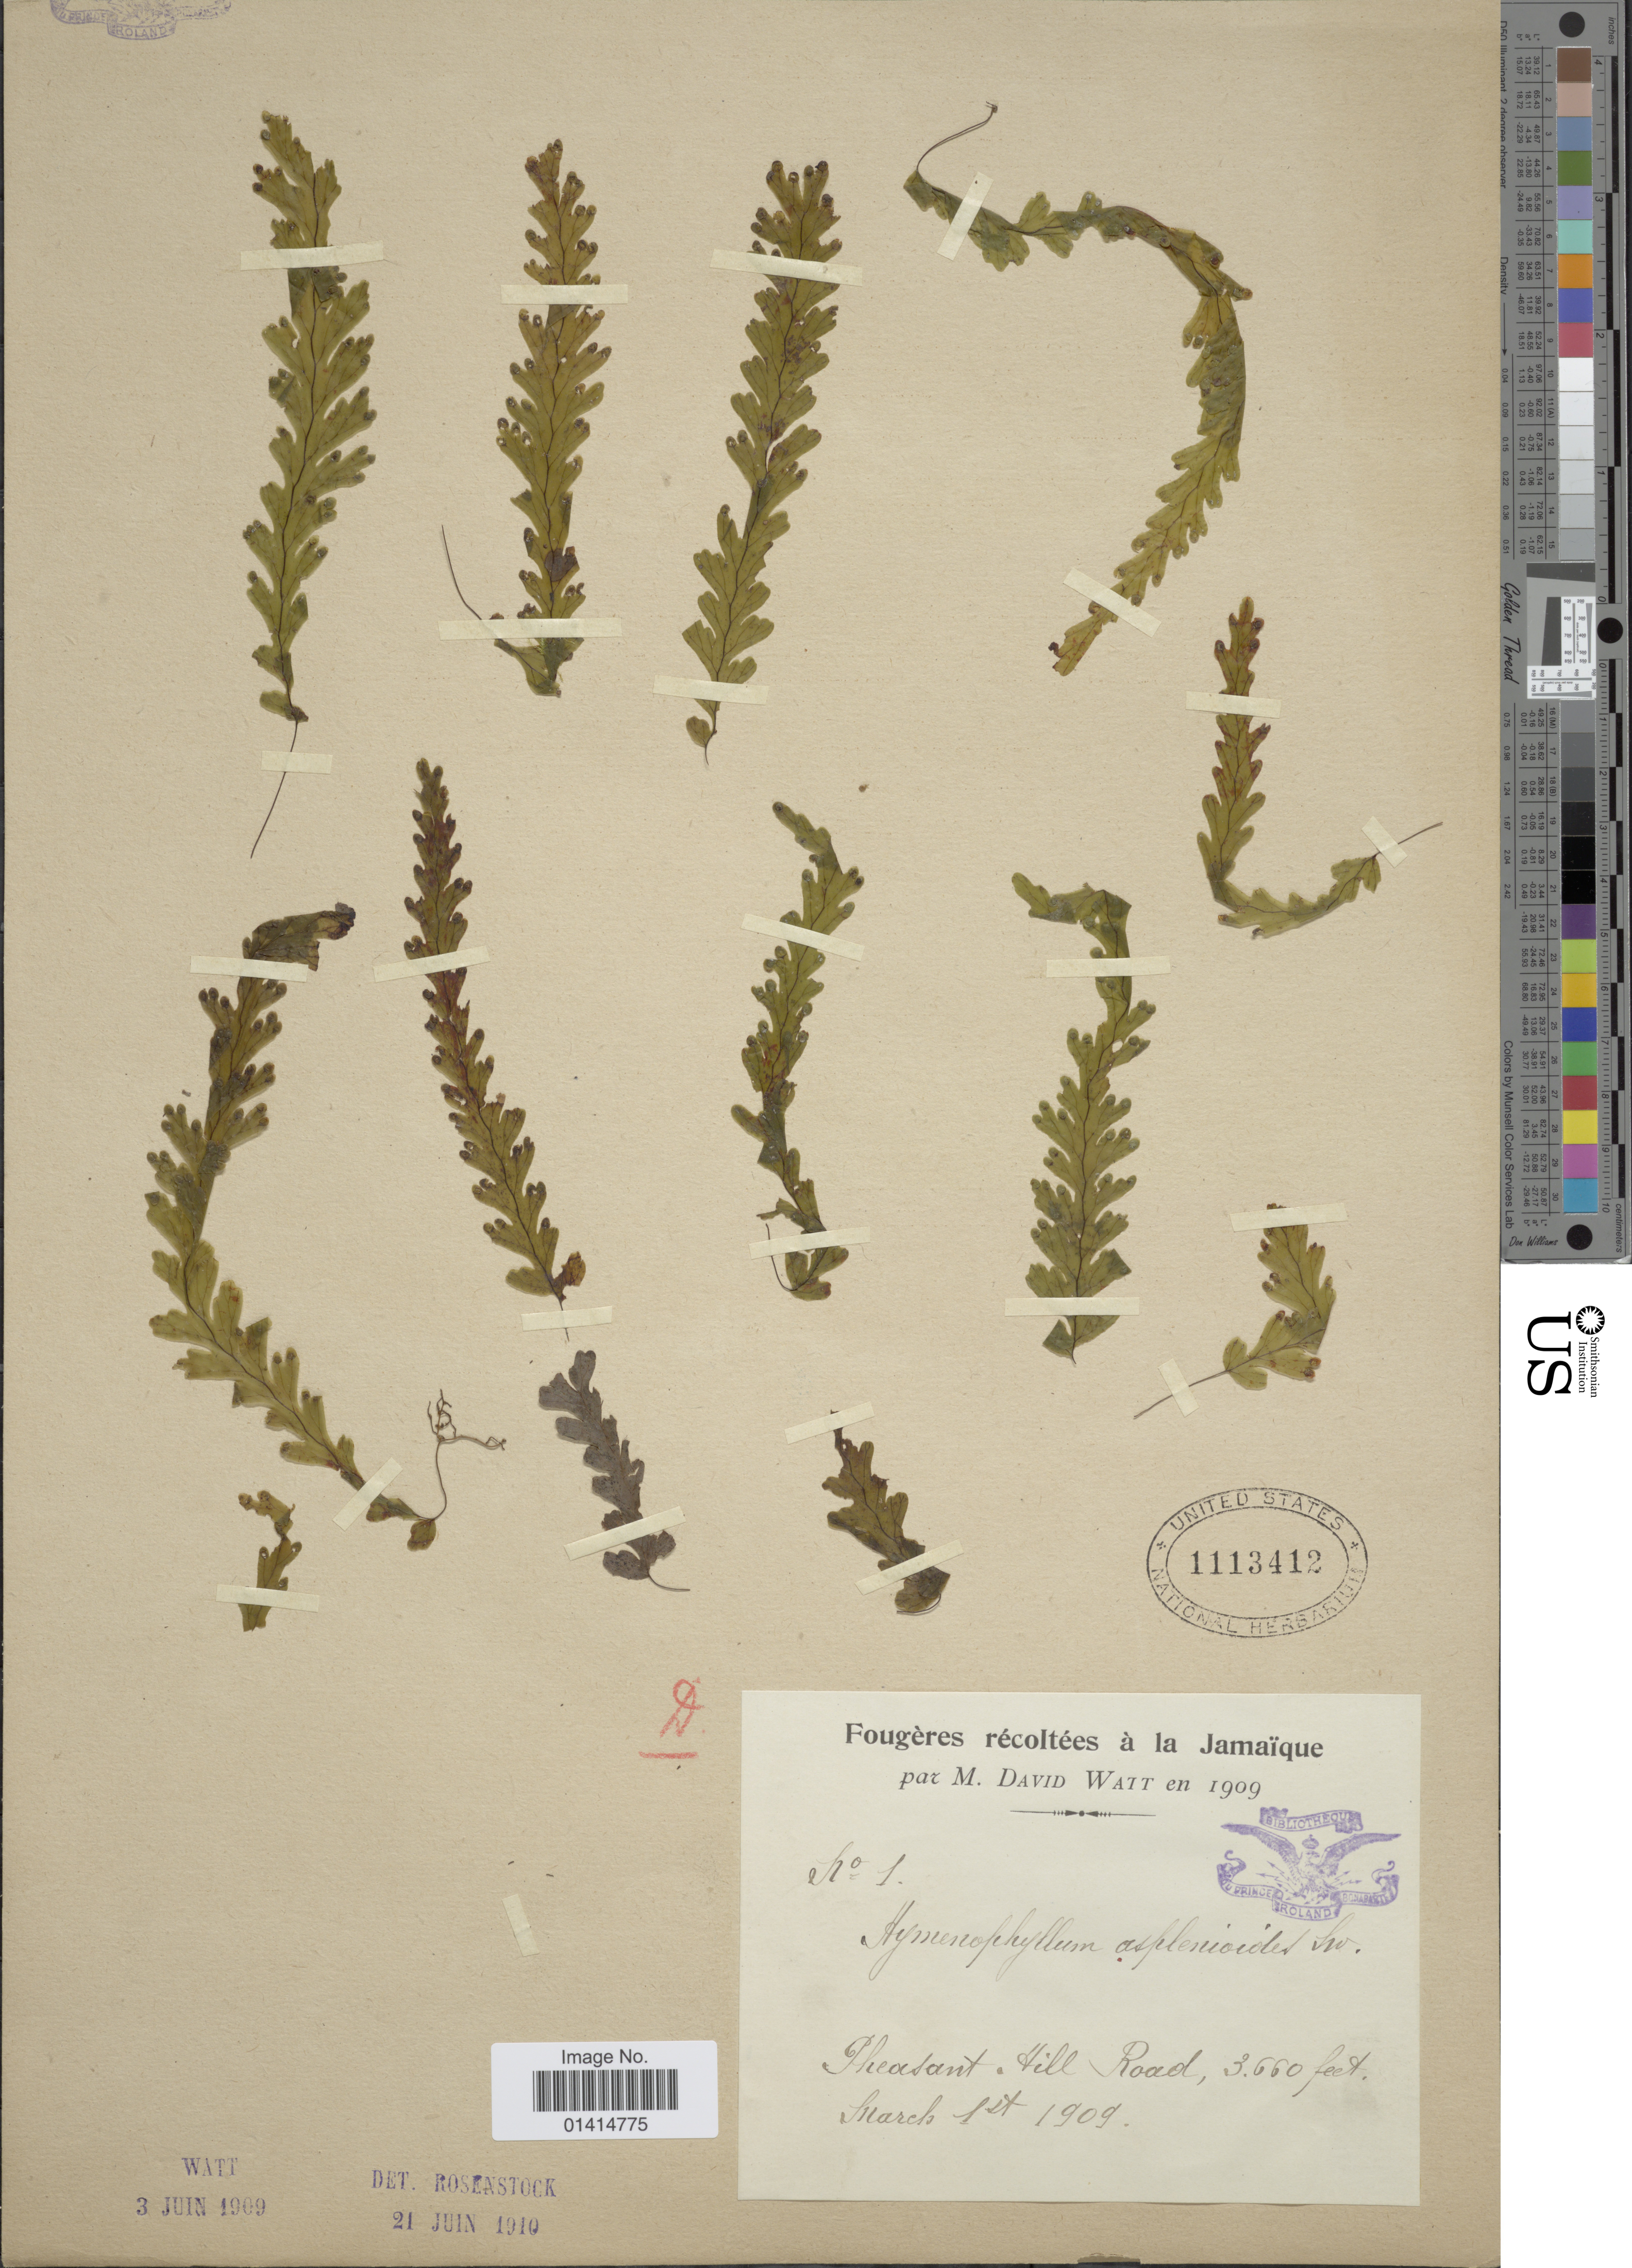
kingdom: Plantae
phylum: Tracheophyta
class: Polypodiopsida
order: Hymenophyllales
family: Hymenophyllaceae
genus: Hymenophyllum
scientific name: Hymenophyllum asplenioides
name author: (Sw.) Sw.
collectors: M. Watt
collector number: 1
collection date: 1909-03-01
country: Jamaica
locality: Pleasant, Hill Road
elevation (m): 1116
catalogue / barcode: US 1113412